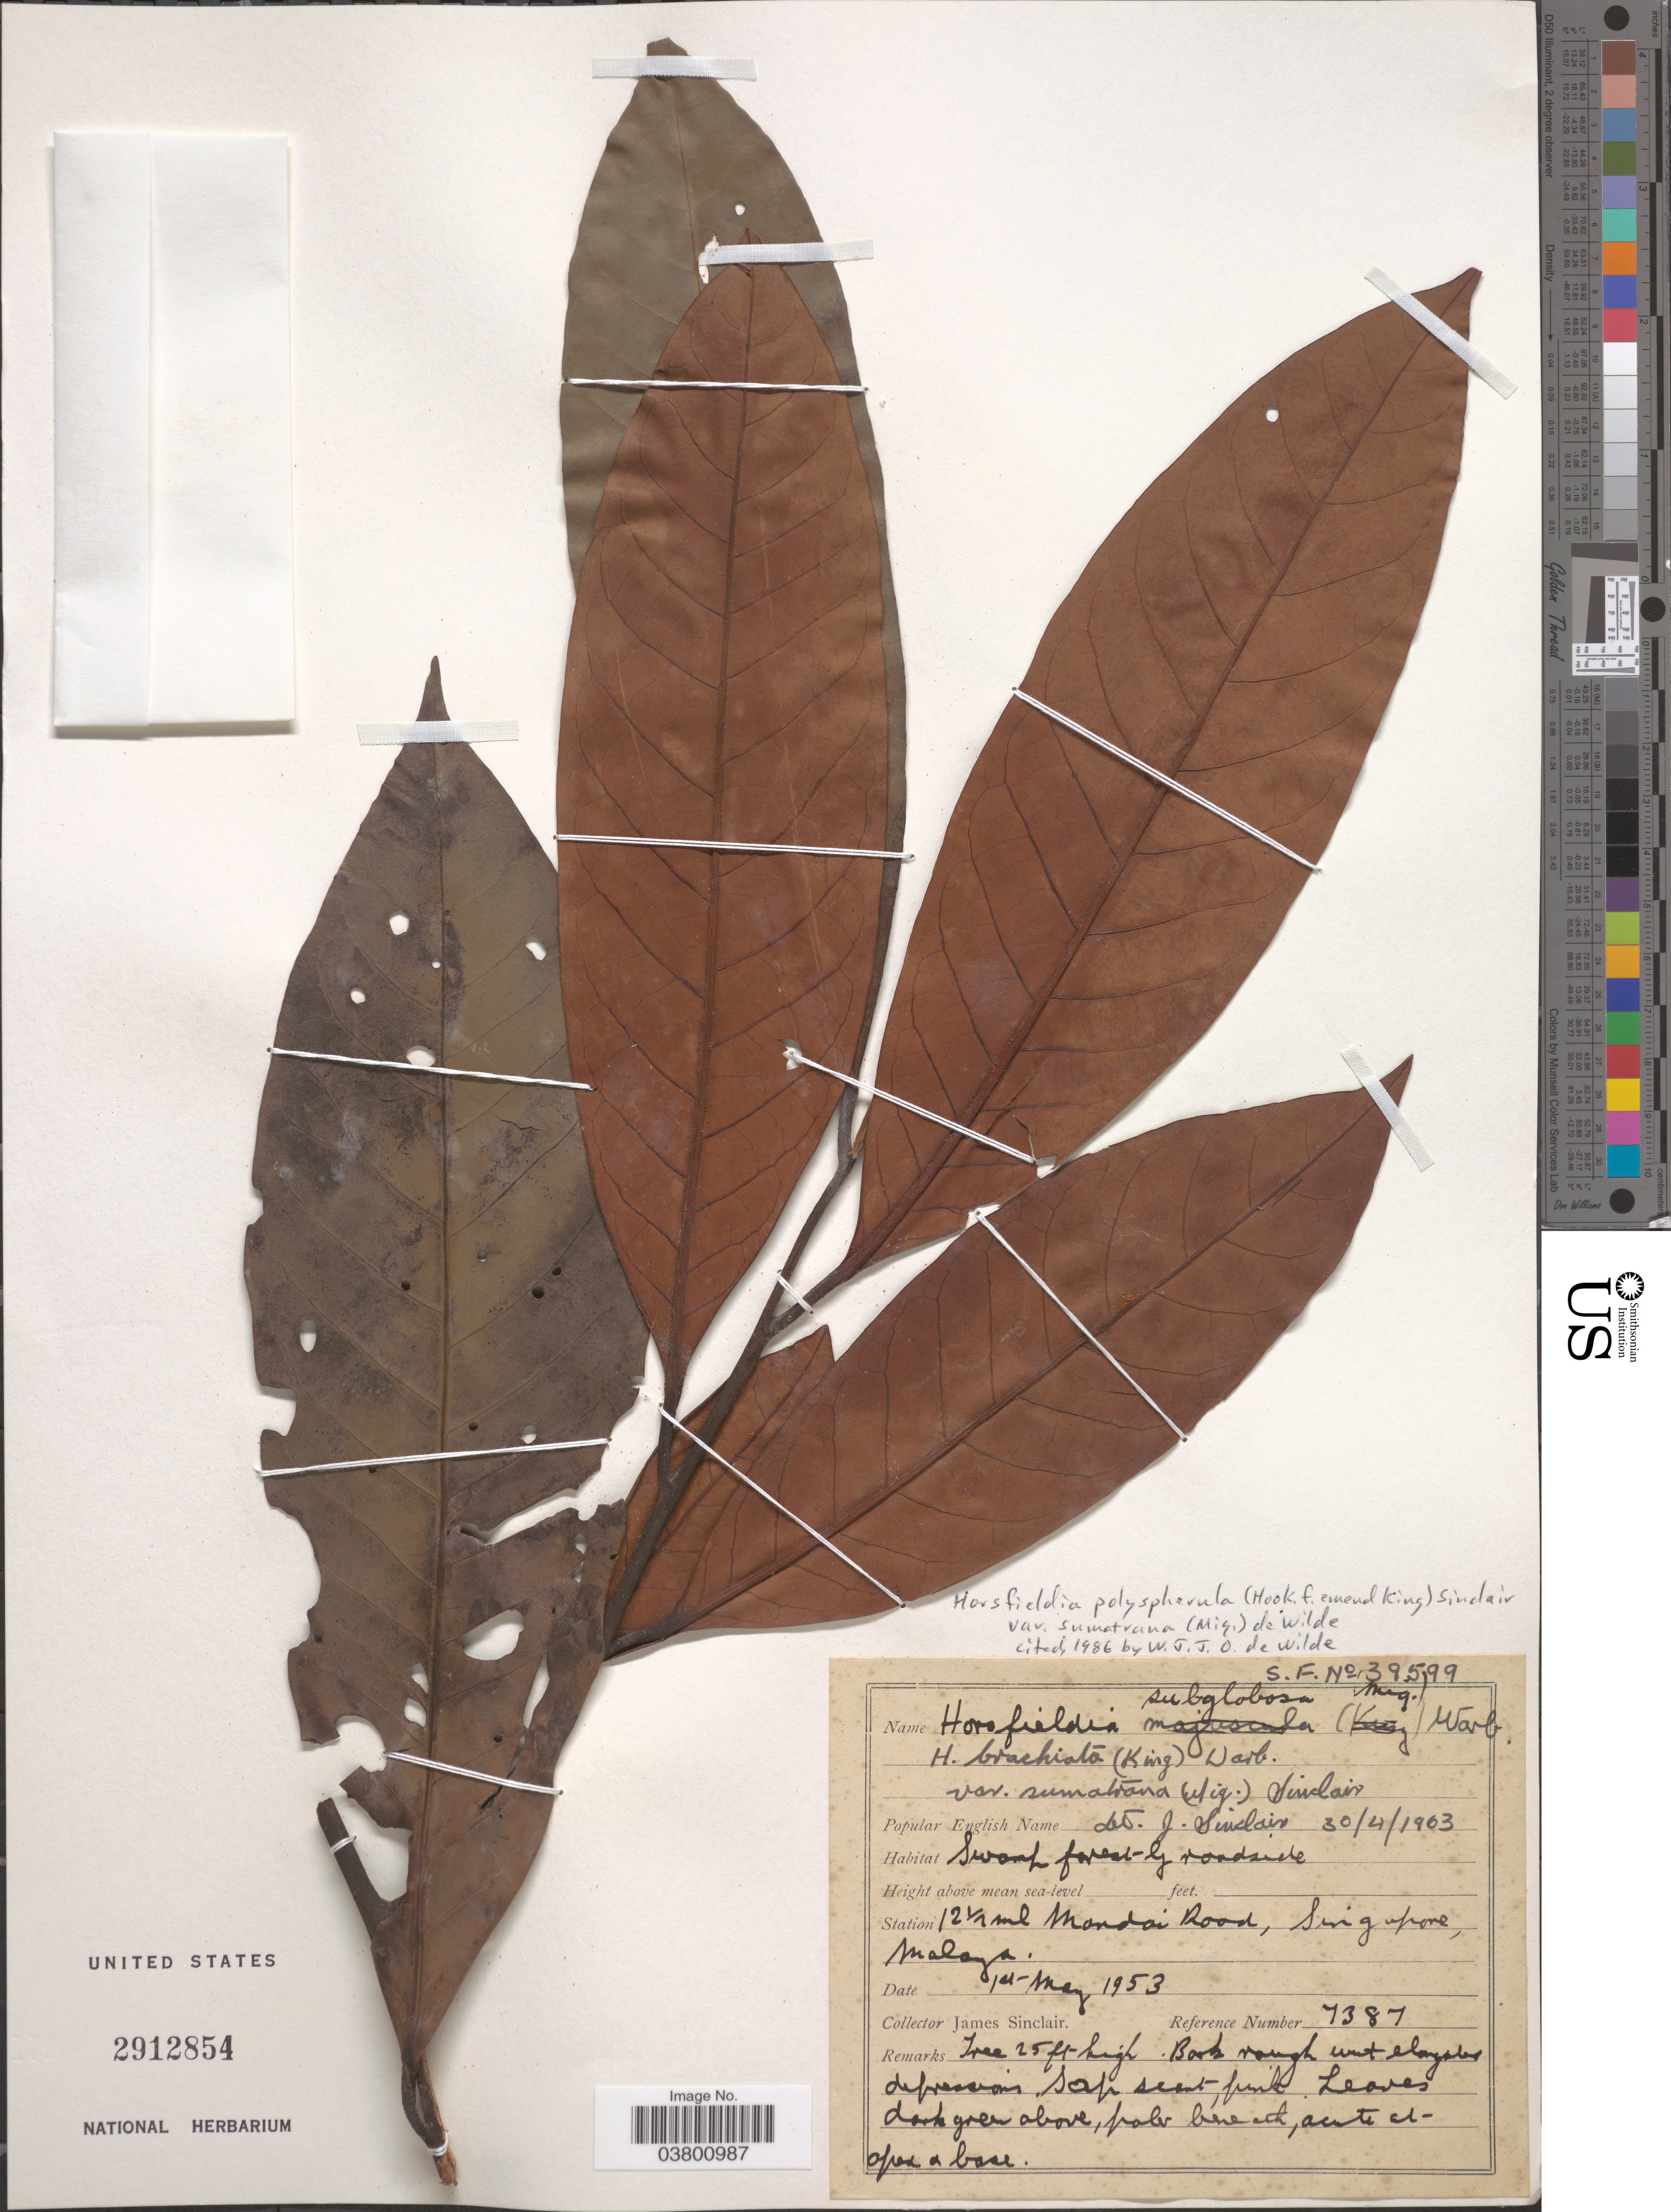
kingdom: Plantae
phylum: Tracheophyta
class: Magnoliopsida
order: Magnoliales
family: Myristicaceae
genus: Horsfieldia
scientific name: Horsfieldia polyspherula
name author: (Hook. f.) J. Sinclair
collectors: J. Sinclair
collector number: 7387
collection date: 1953-05-01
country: Singapore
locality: Station 12½ ml Mandai Road, Singapore, Malaya.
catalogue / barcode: US 2912854